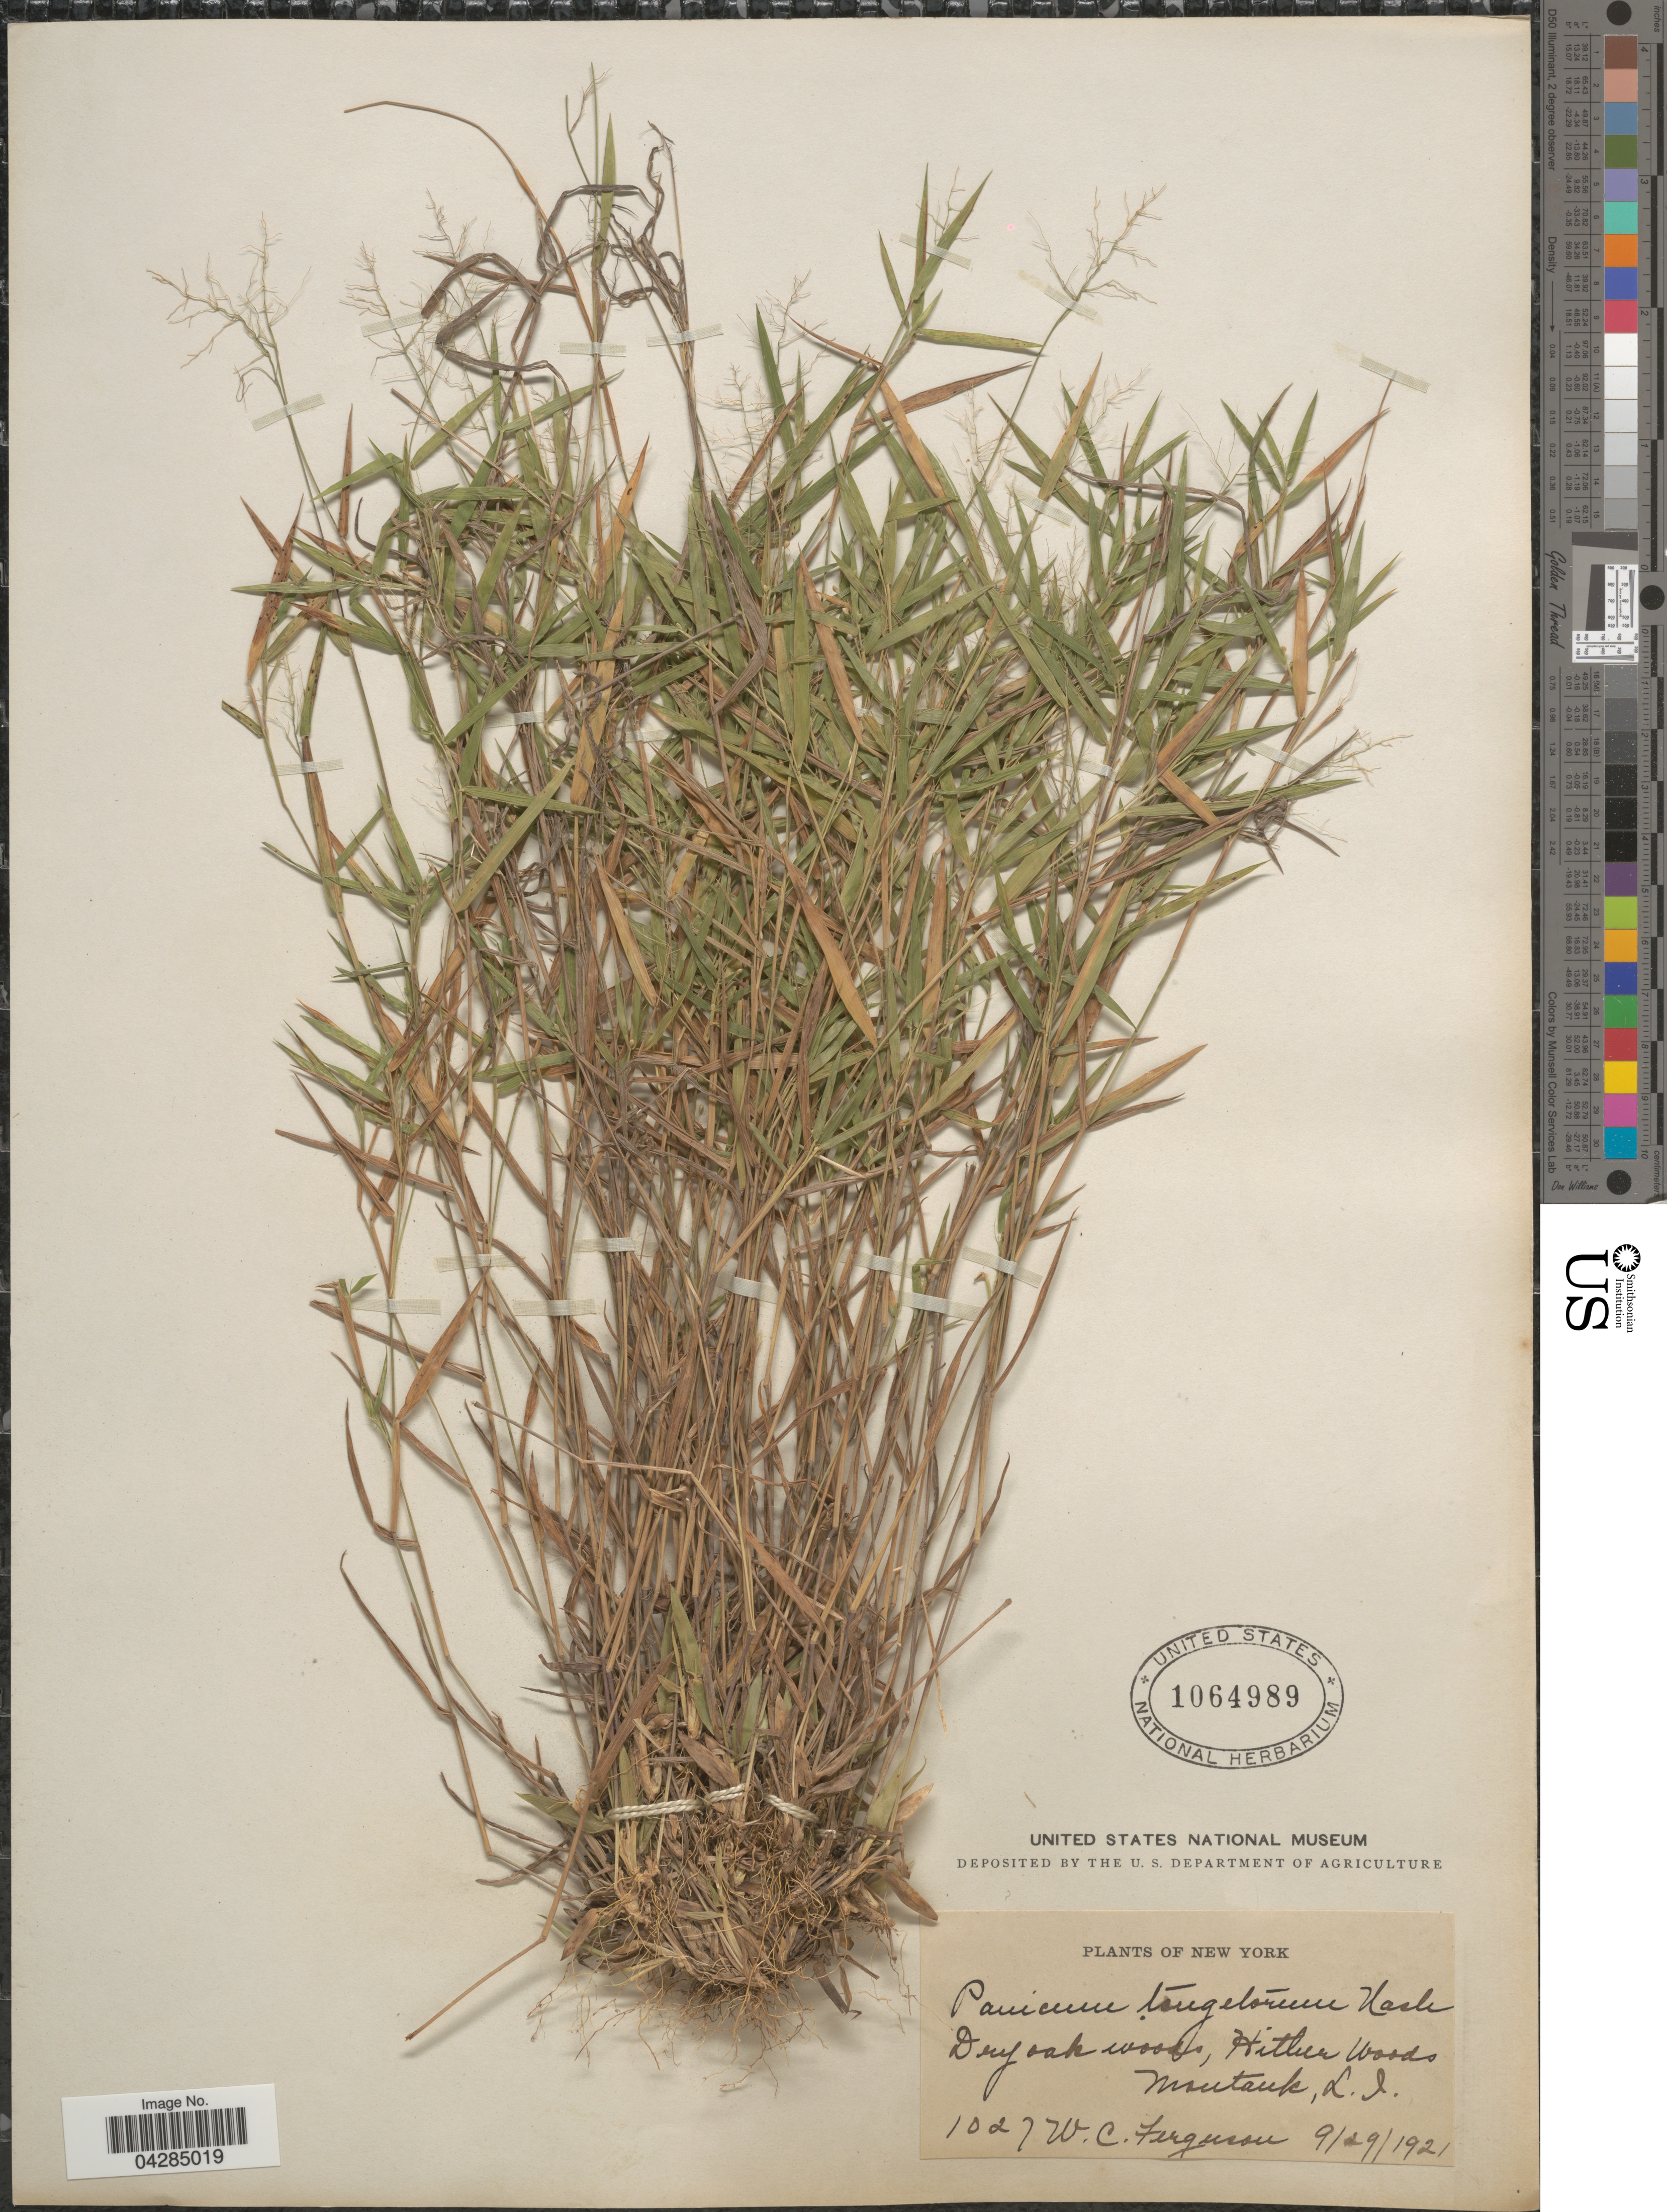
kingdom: Plantae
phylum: Tracheophyta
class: Liliopsida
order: Poales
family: Poaceae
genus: Dichanthelium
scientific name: Dichanthelium portoricense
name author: (Desv. ex Ham.) B.F. Hansen & Wunderlin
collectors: W. Ferguson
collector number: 1027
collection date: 1921-09-29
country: United States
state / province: New York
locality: Dry oak woods, Hither Woods Montauk, L. I.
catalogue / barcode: US 1064989